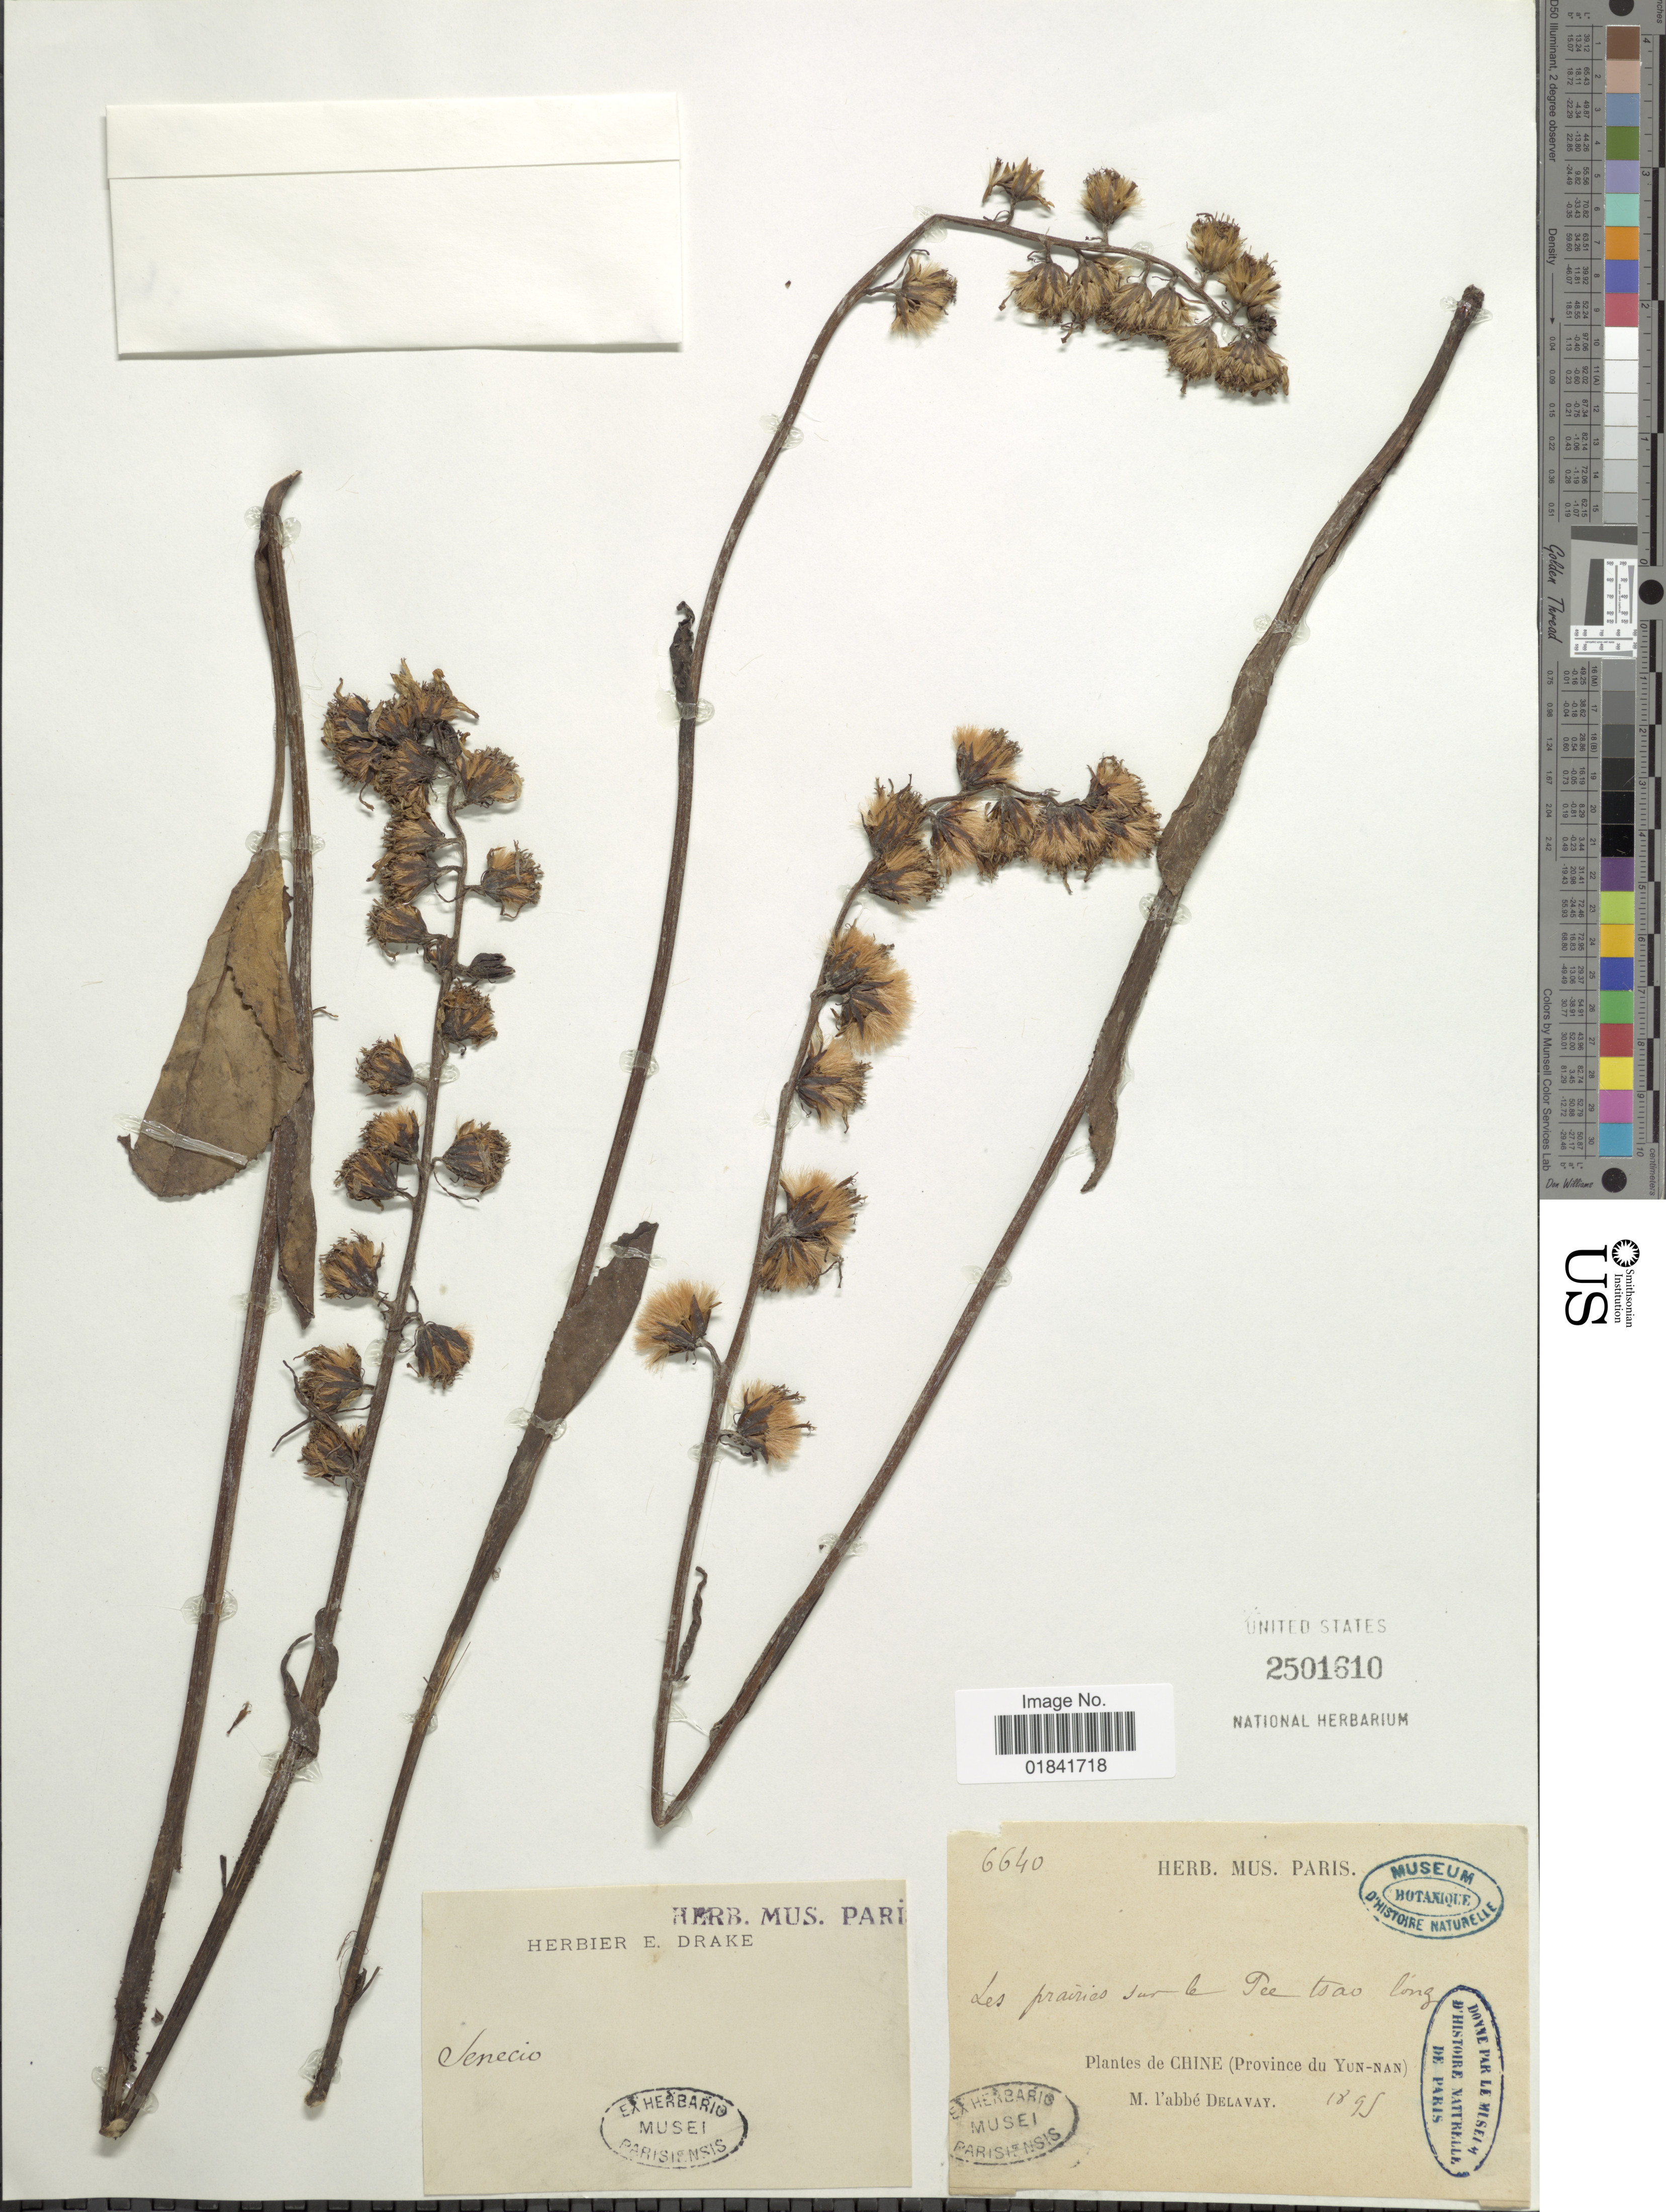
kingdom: Plantae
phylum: Tracheophyta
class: Magnoliopsida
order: Asterales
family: Asteraceae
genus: Senecio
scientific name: Senecio sp.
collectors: M. Delavay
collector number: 6640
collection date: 1895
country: China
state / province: Yunnan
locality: Chine (Province du Yun-nan)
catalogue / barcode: US 2501610